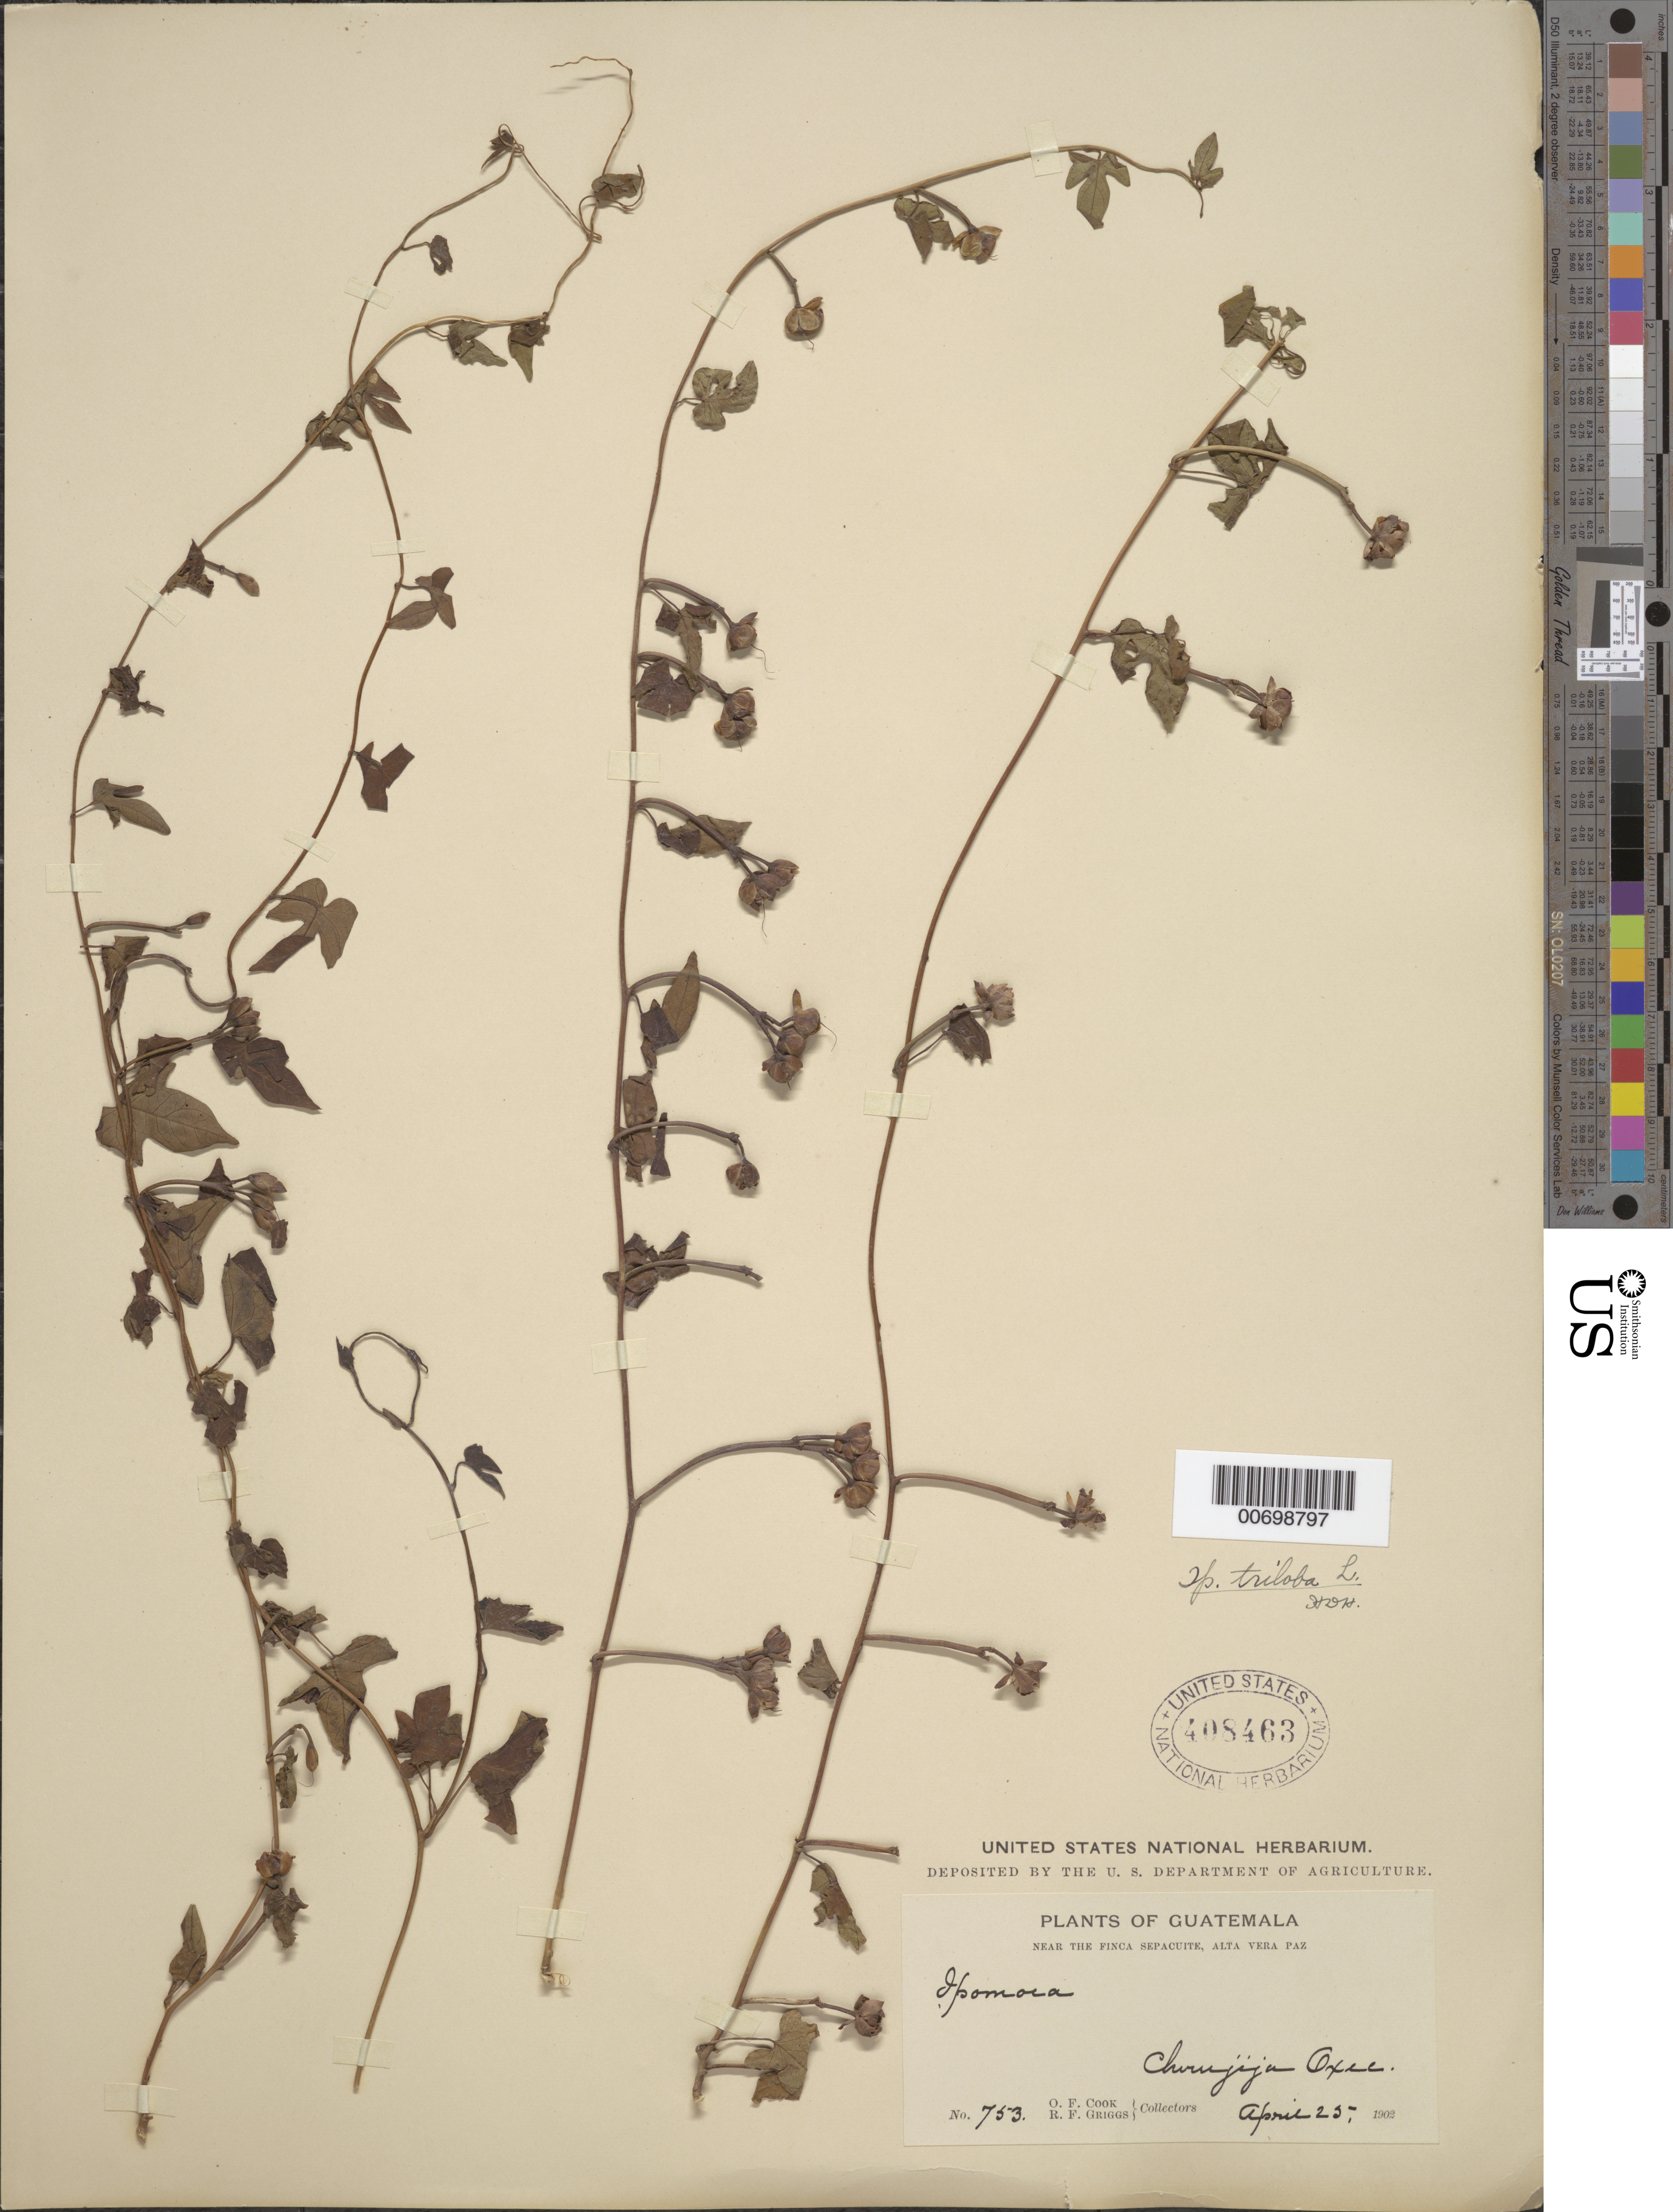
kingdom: Plantae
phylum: Tracheophyta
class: Magnoliopsida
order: Solanales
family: Convolvulaceae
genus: Ipomoea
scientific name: Ipomoea triloba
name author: L.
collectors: O. F. Cook & R. F. Griggs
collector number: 753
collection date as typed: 25 Apr 1902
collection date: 1902-04-25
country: Guatemala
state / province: Alta Verapaz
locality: Near the Finca Sepacuite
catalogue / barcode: US 408463